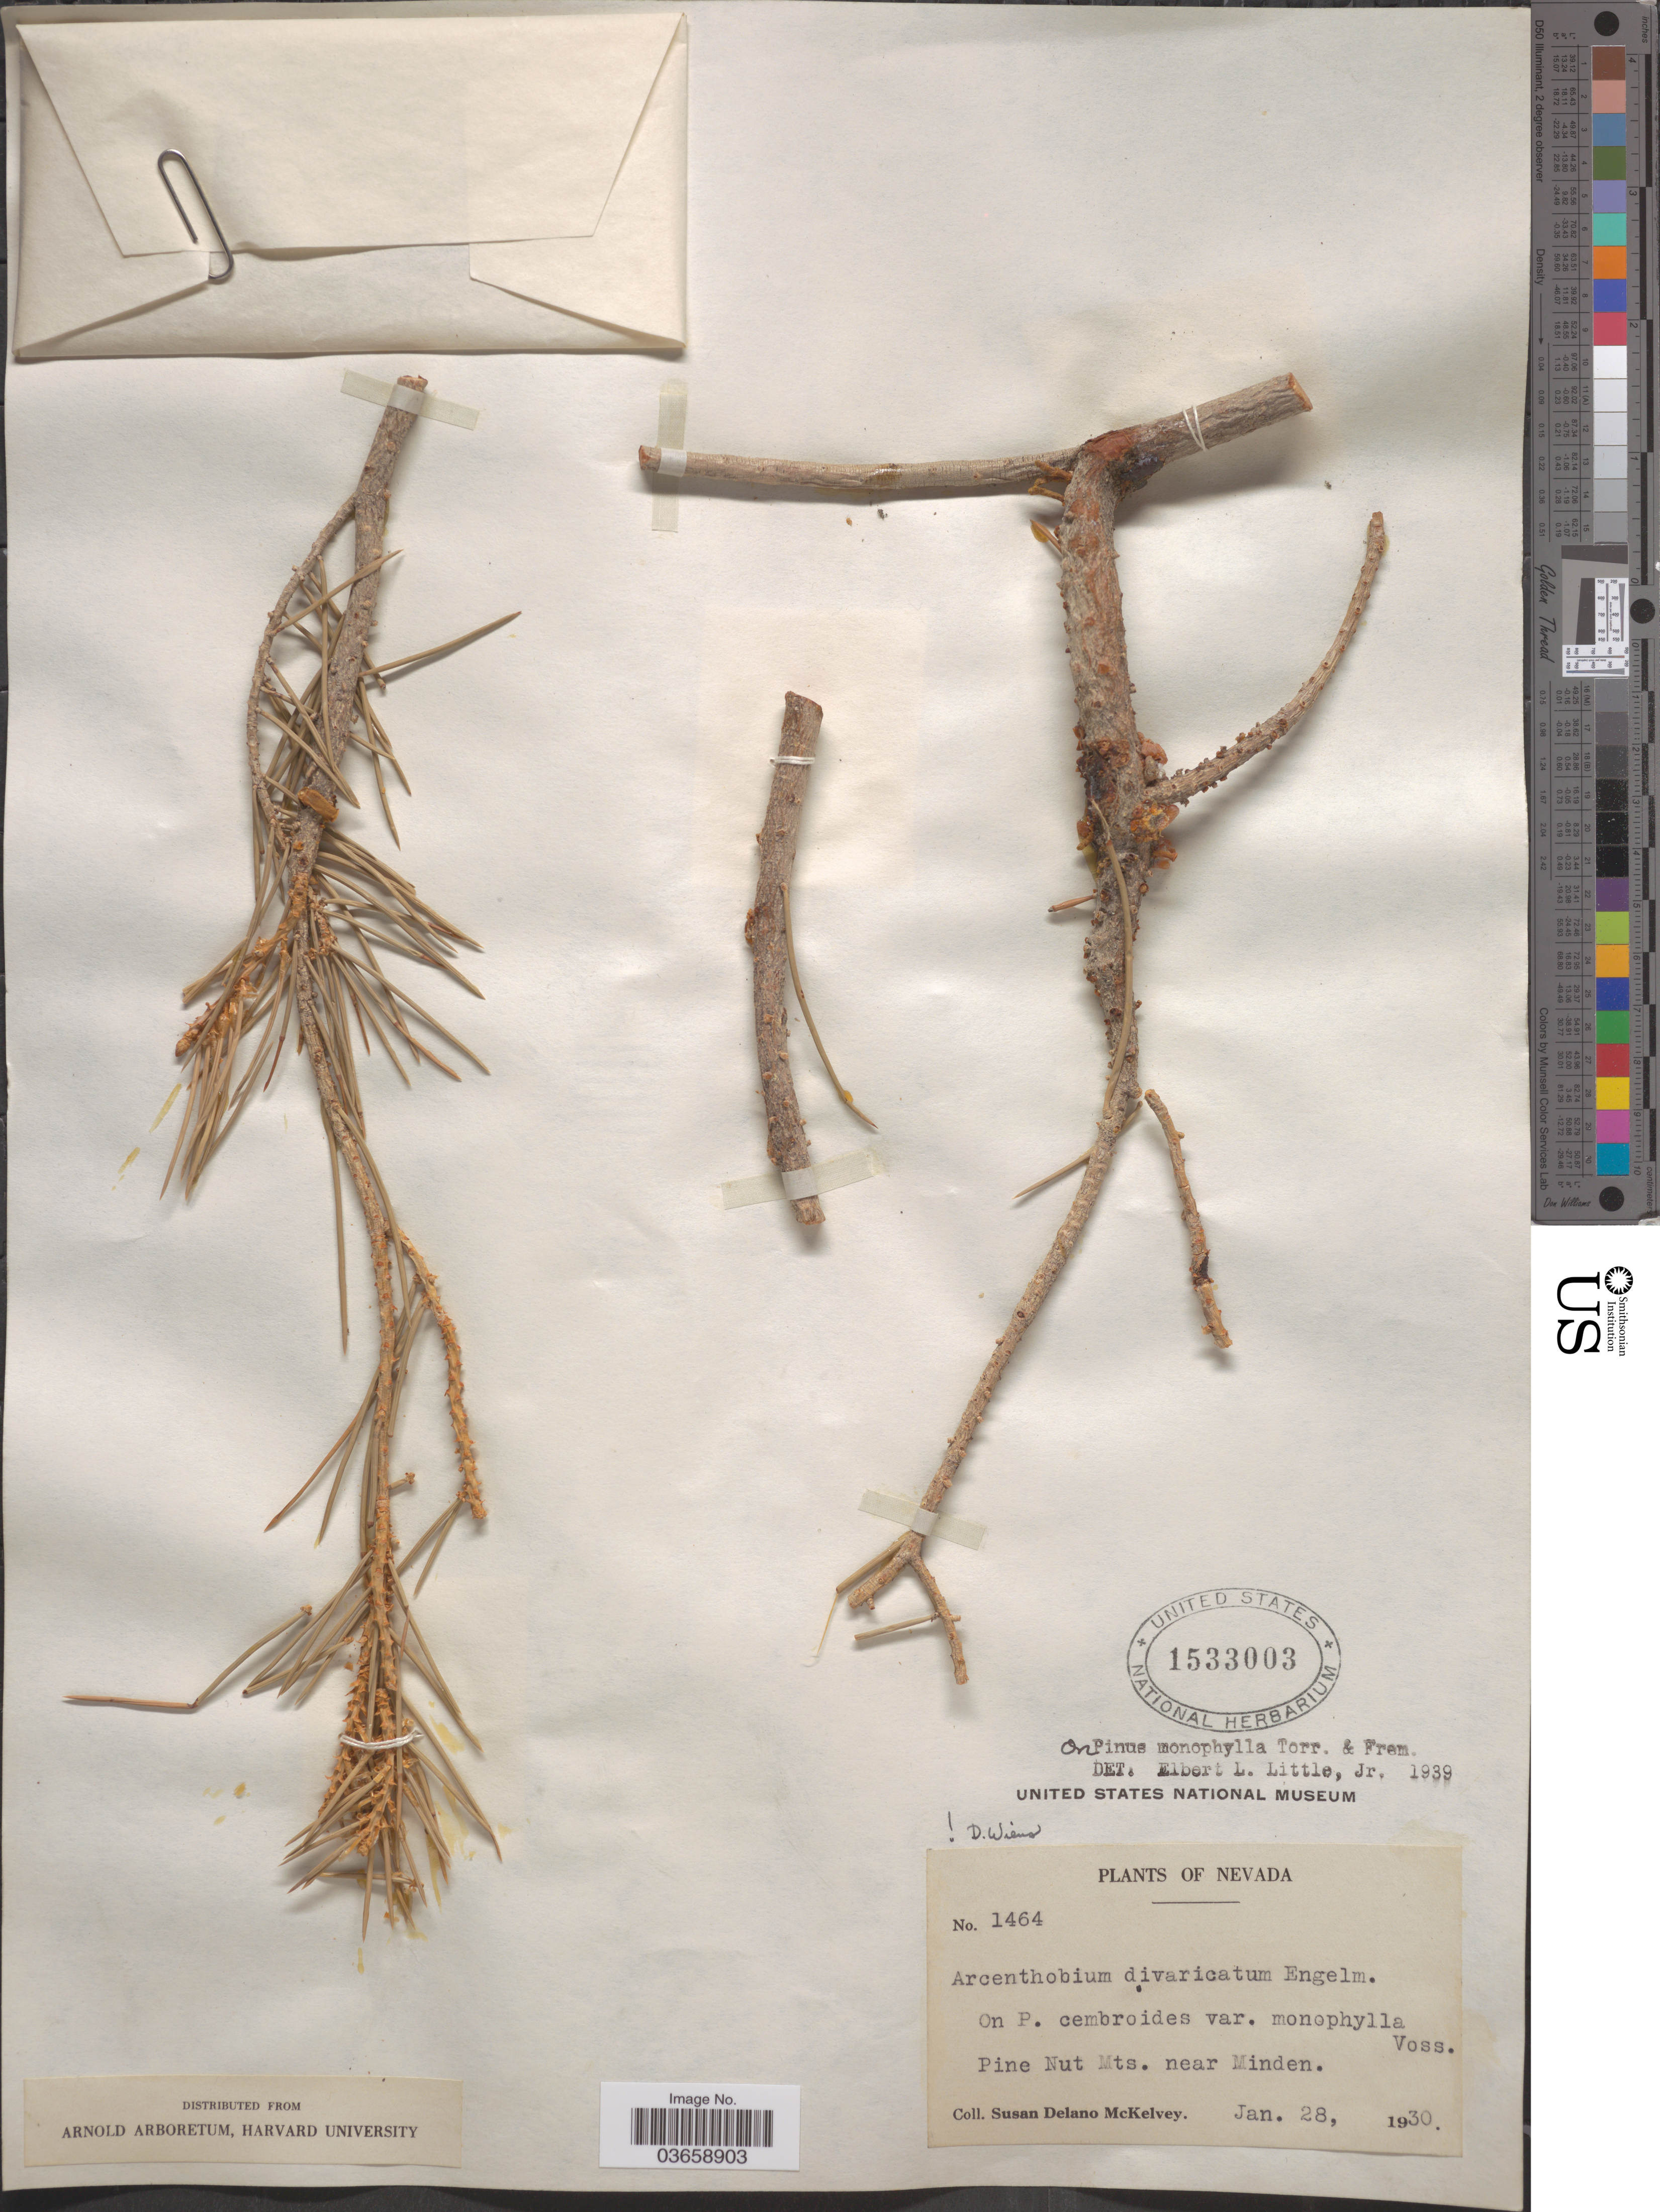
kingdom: Plantae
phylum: Tracheophyta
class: Magnoliopsida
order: Santalales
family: Viscaceae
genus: Arceuthobium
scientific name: Arceuthobium campylopodum f. divaricatum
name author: (Engelm.) L.S. Gill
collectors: S. A. McKelvey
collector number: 1464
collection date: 1930-01-28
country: United States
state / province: Nevada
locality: Pine Nut Mts. near Minden.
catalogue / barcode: US 1533003